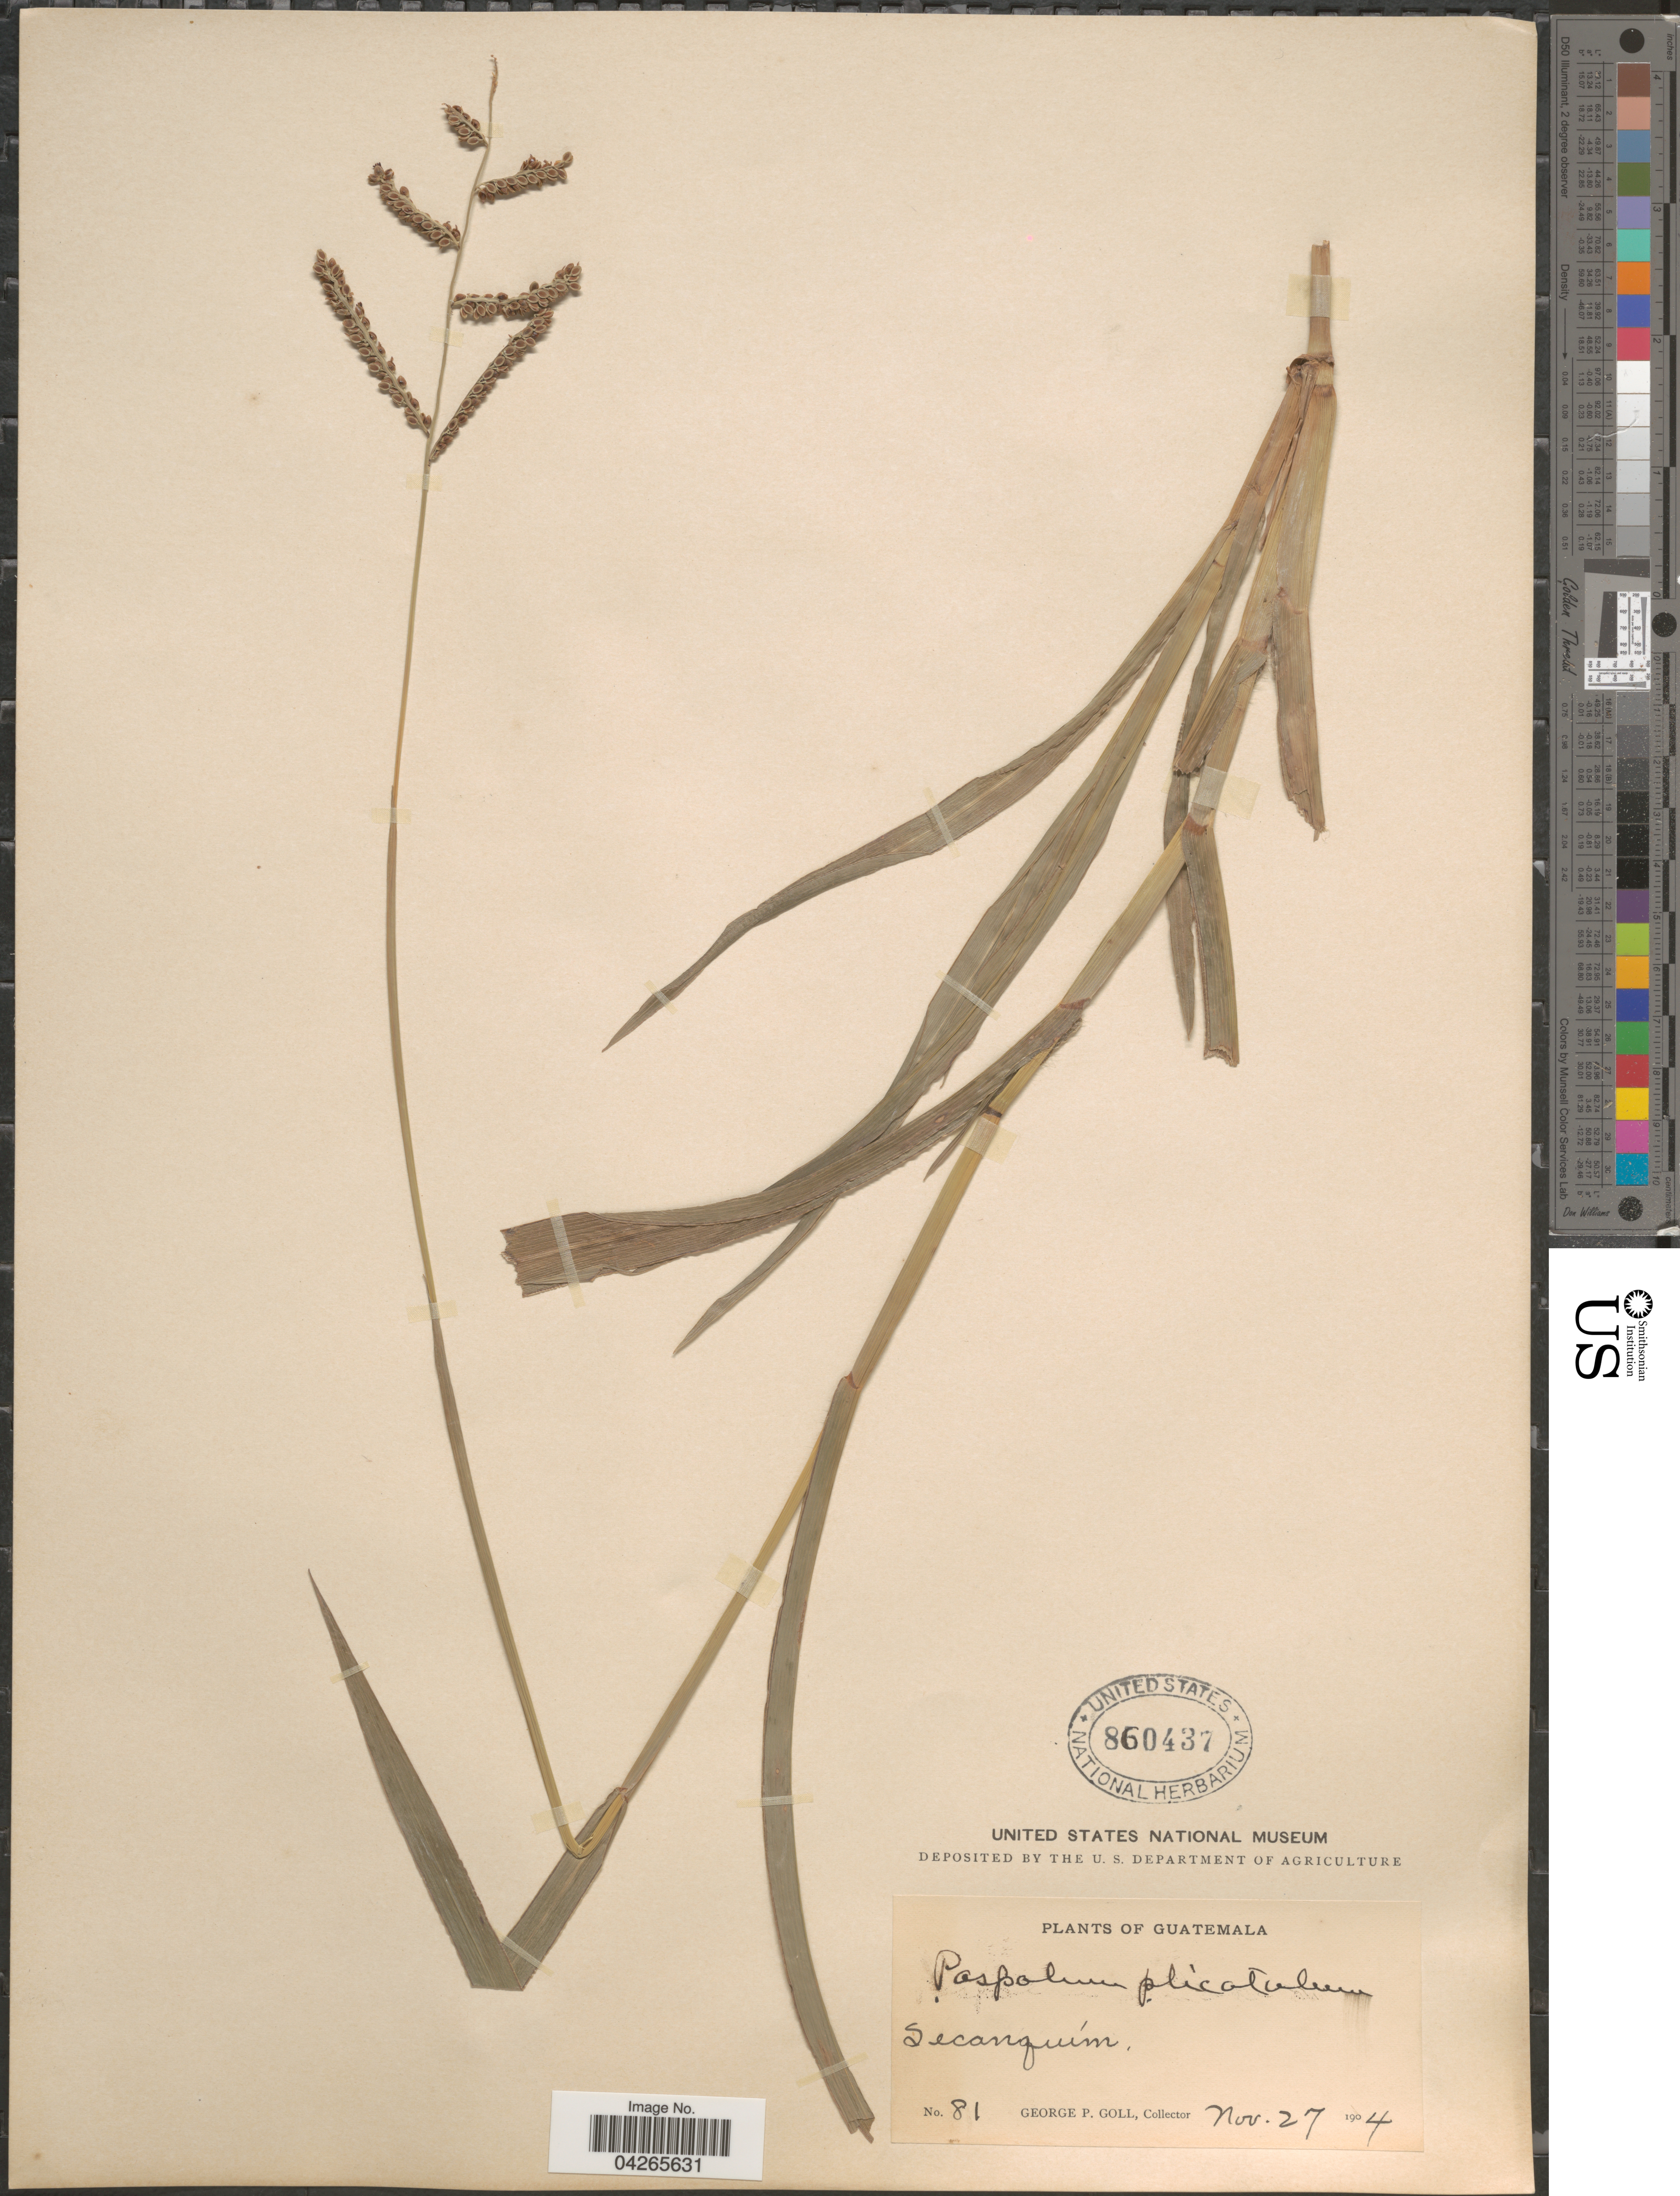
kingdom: Plantae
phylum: Tracheophyta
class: Liliopsida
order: Poales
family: Poaceae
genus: Paspalum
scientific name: Paspalum plicatulum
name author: Michx.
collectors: G. P. Goll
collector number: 81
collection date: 1904-11-27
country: Guatemala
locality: Secanquím.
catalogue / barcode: US 860437